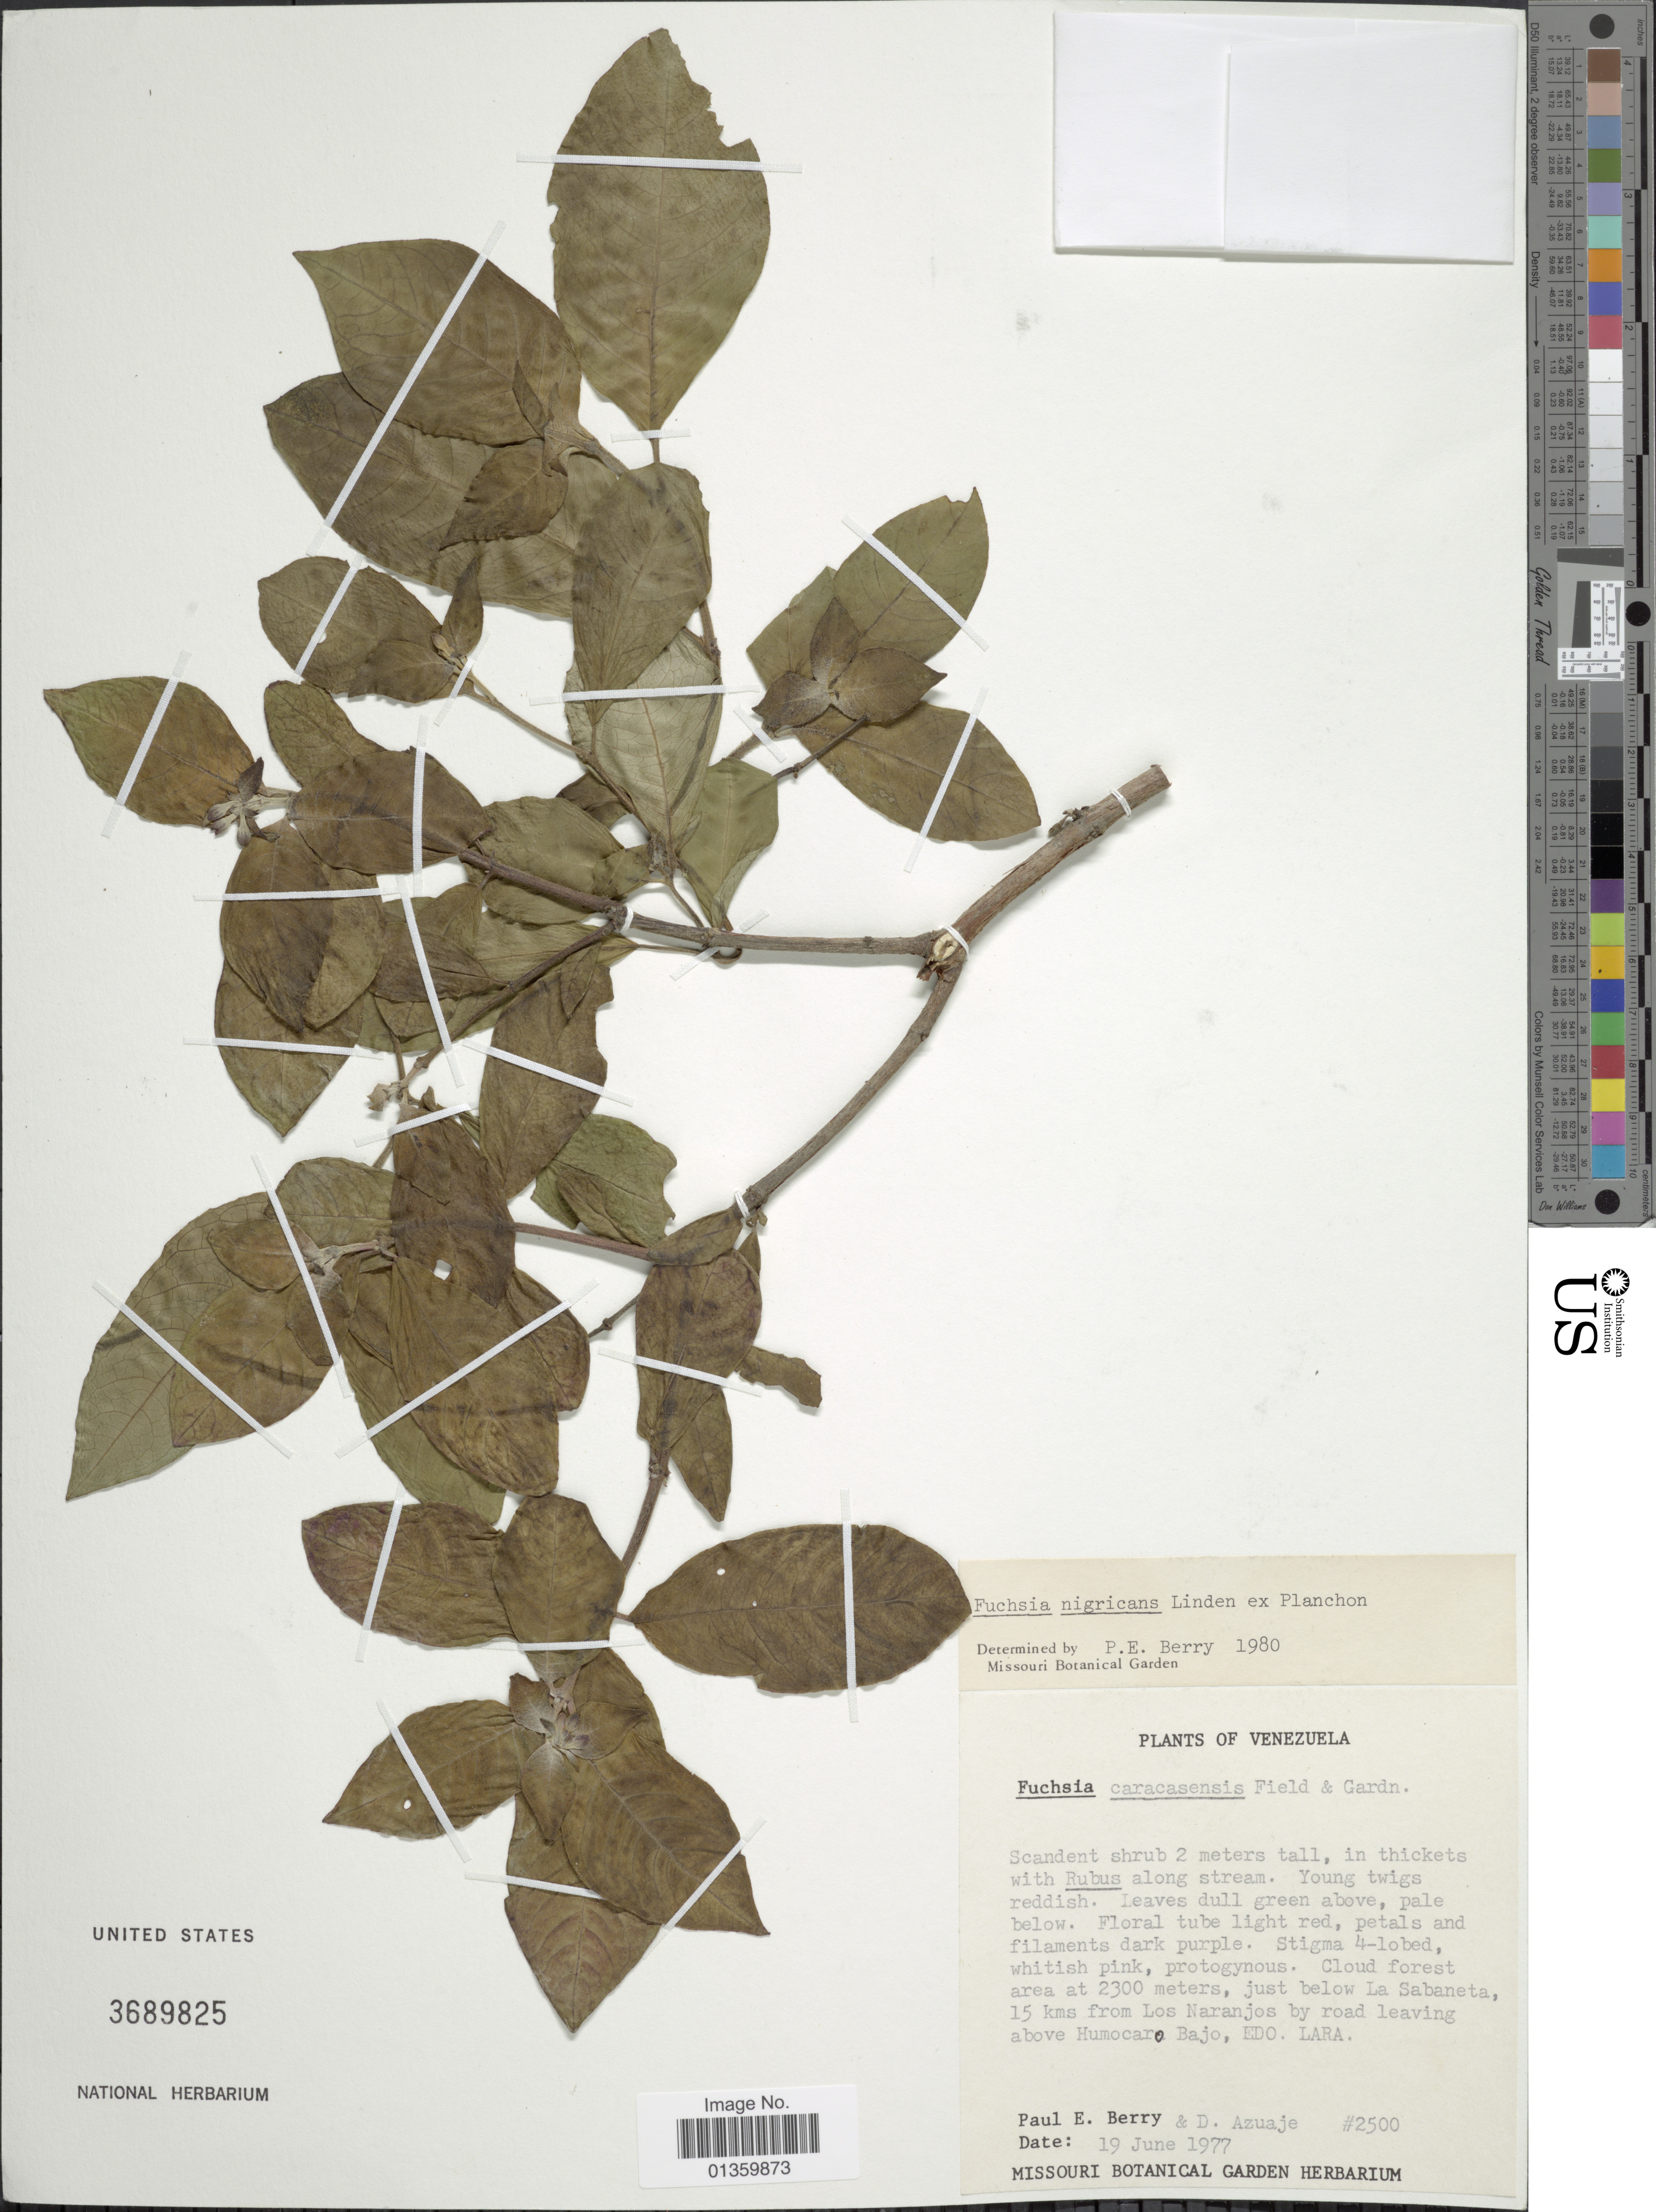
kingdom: Plantae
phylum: Tracheophyta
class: Magnoliopsida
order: Myrtales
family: Onagraceae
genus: Fuchsia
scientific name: Fuchsia nigricans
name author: Linden ex Planch.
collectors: P. E. Berry & D. Azuaje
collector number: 2500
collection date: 1977-06-19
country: Venezuela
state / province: Lara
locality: Just below La Sabaneta, 15 kms from Los Naranjos by road leaving above Humocaro Bajo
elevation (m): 2300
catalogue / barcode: US 3689825